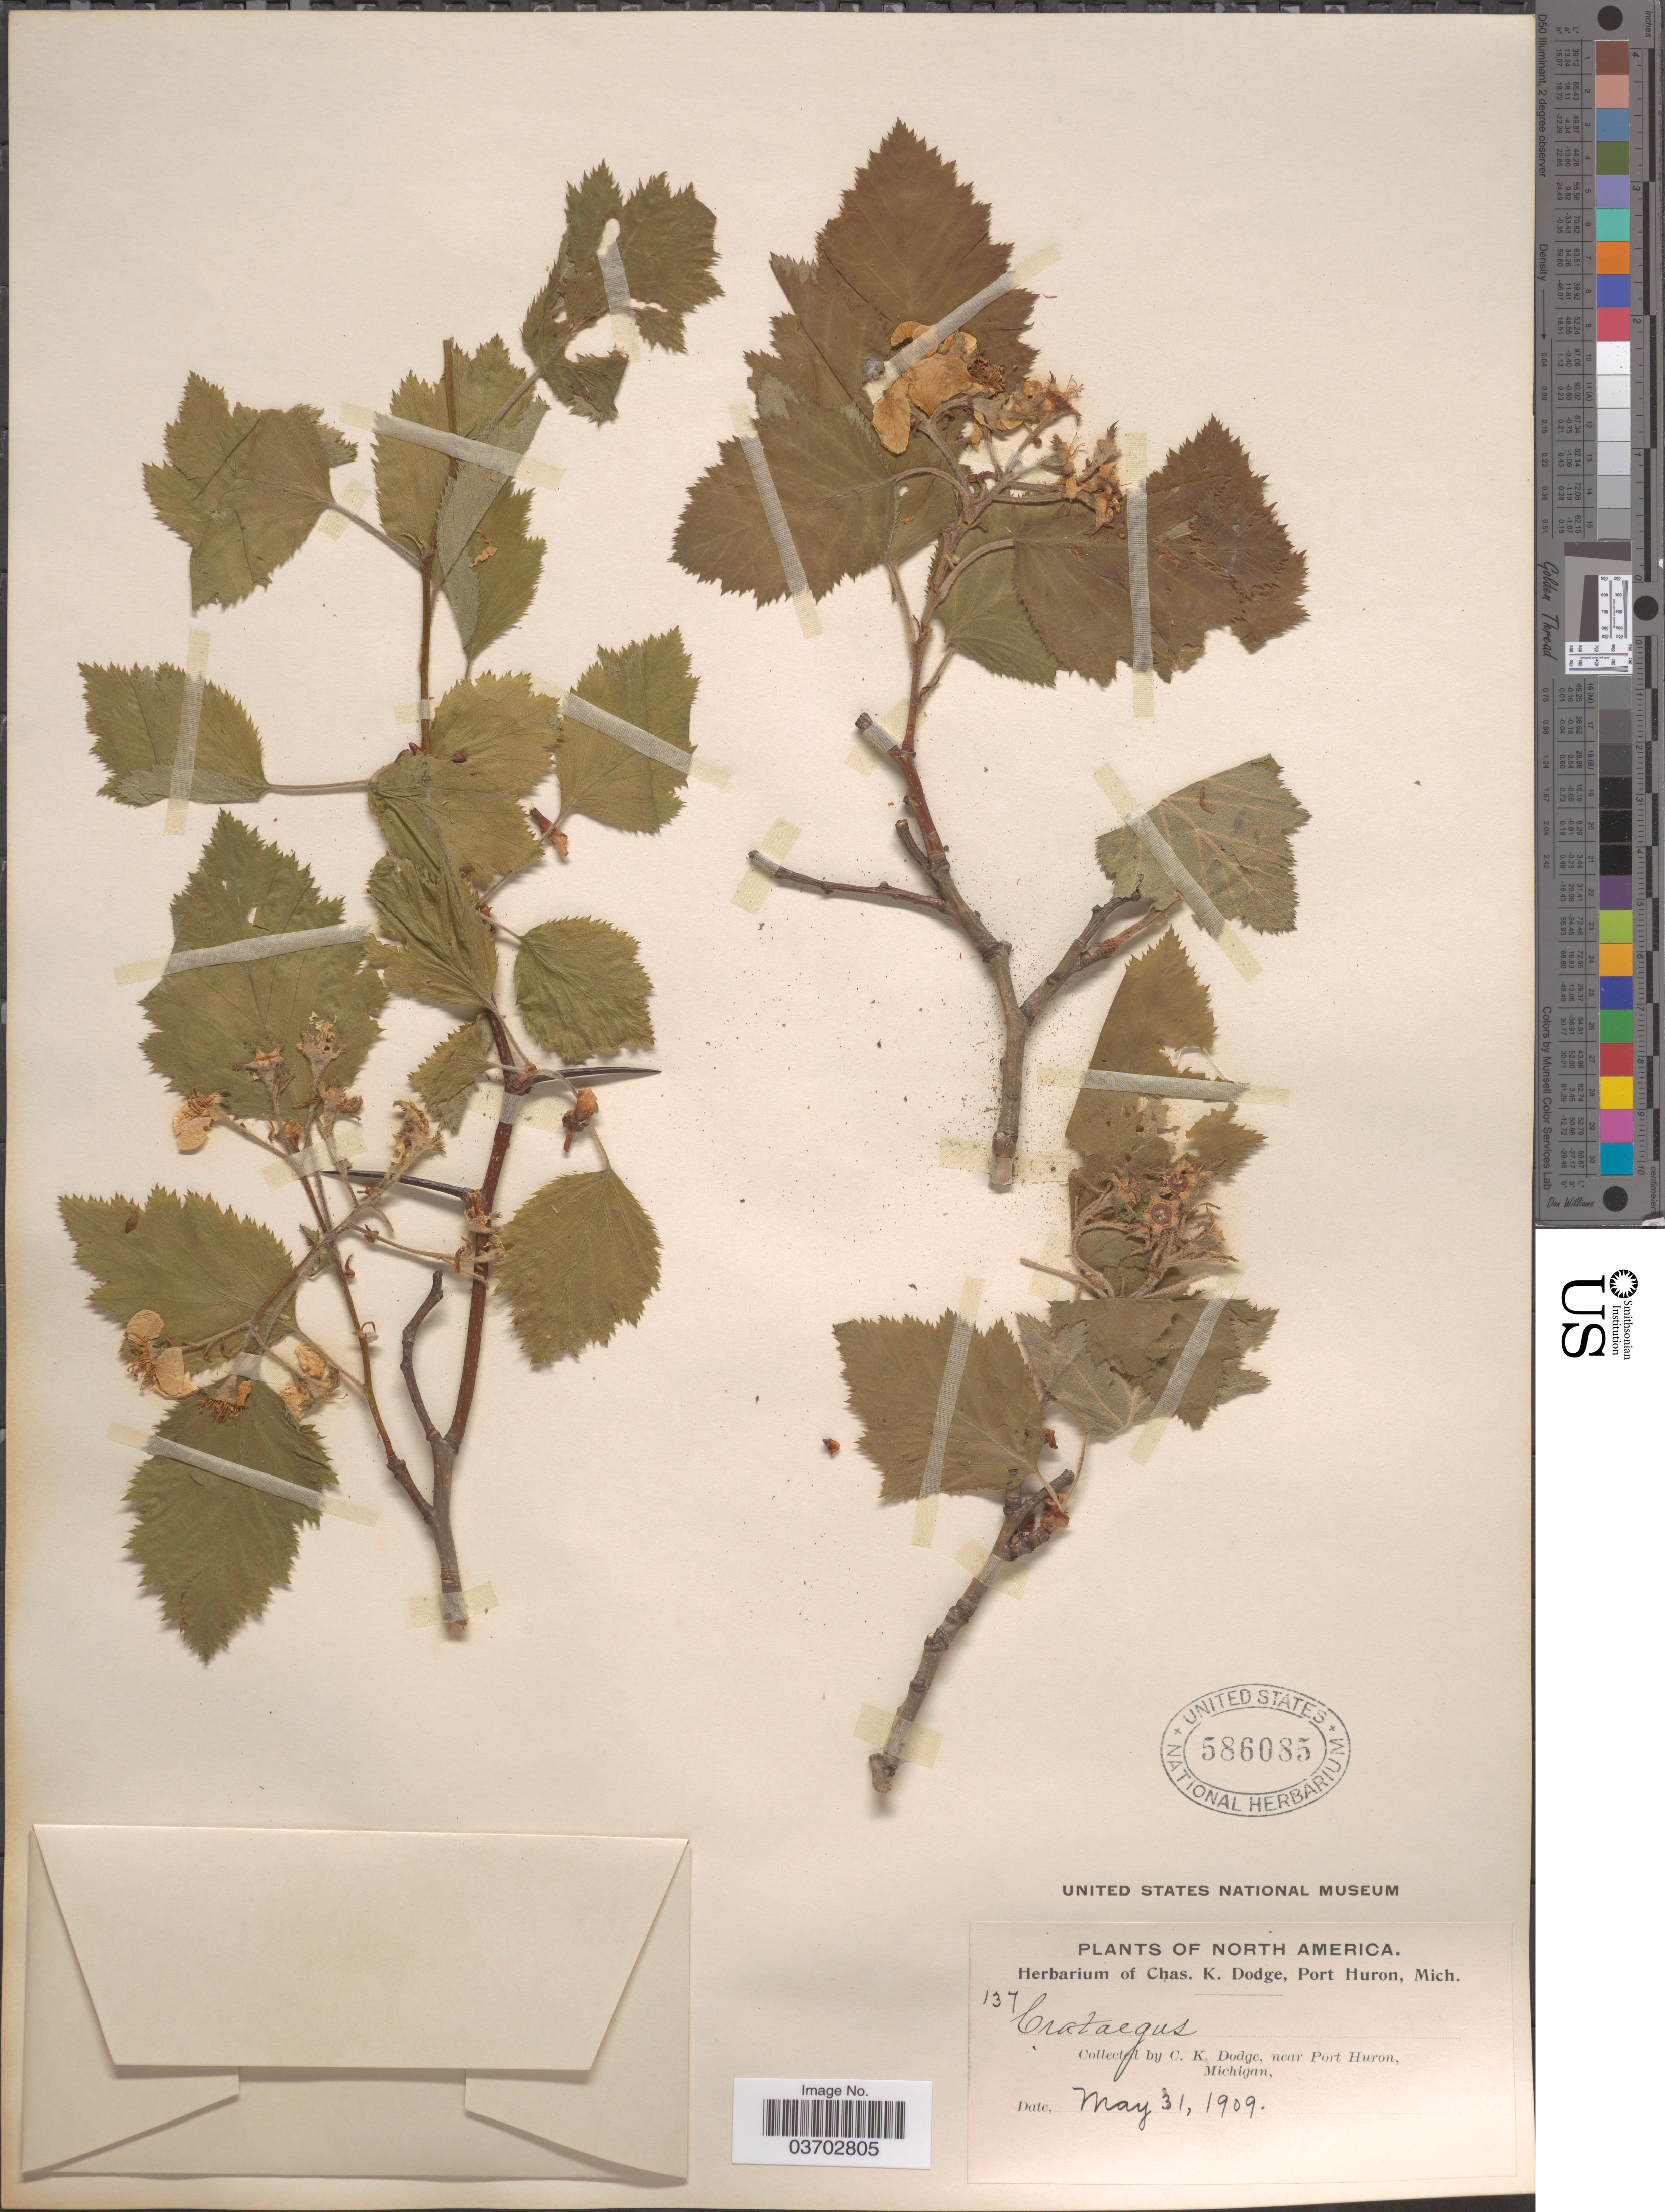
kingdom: Plantae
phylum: Tracheophyta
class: Magnoliopsida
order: Rosales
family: Rosaceae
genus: Crataegus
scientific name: Crataegus sp.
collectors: C. K. Dodge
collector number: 137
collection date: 1909-05-31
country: United States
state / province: Michigan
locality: Near Port Huron.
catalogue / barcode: US 586085